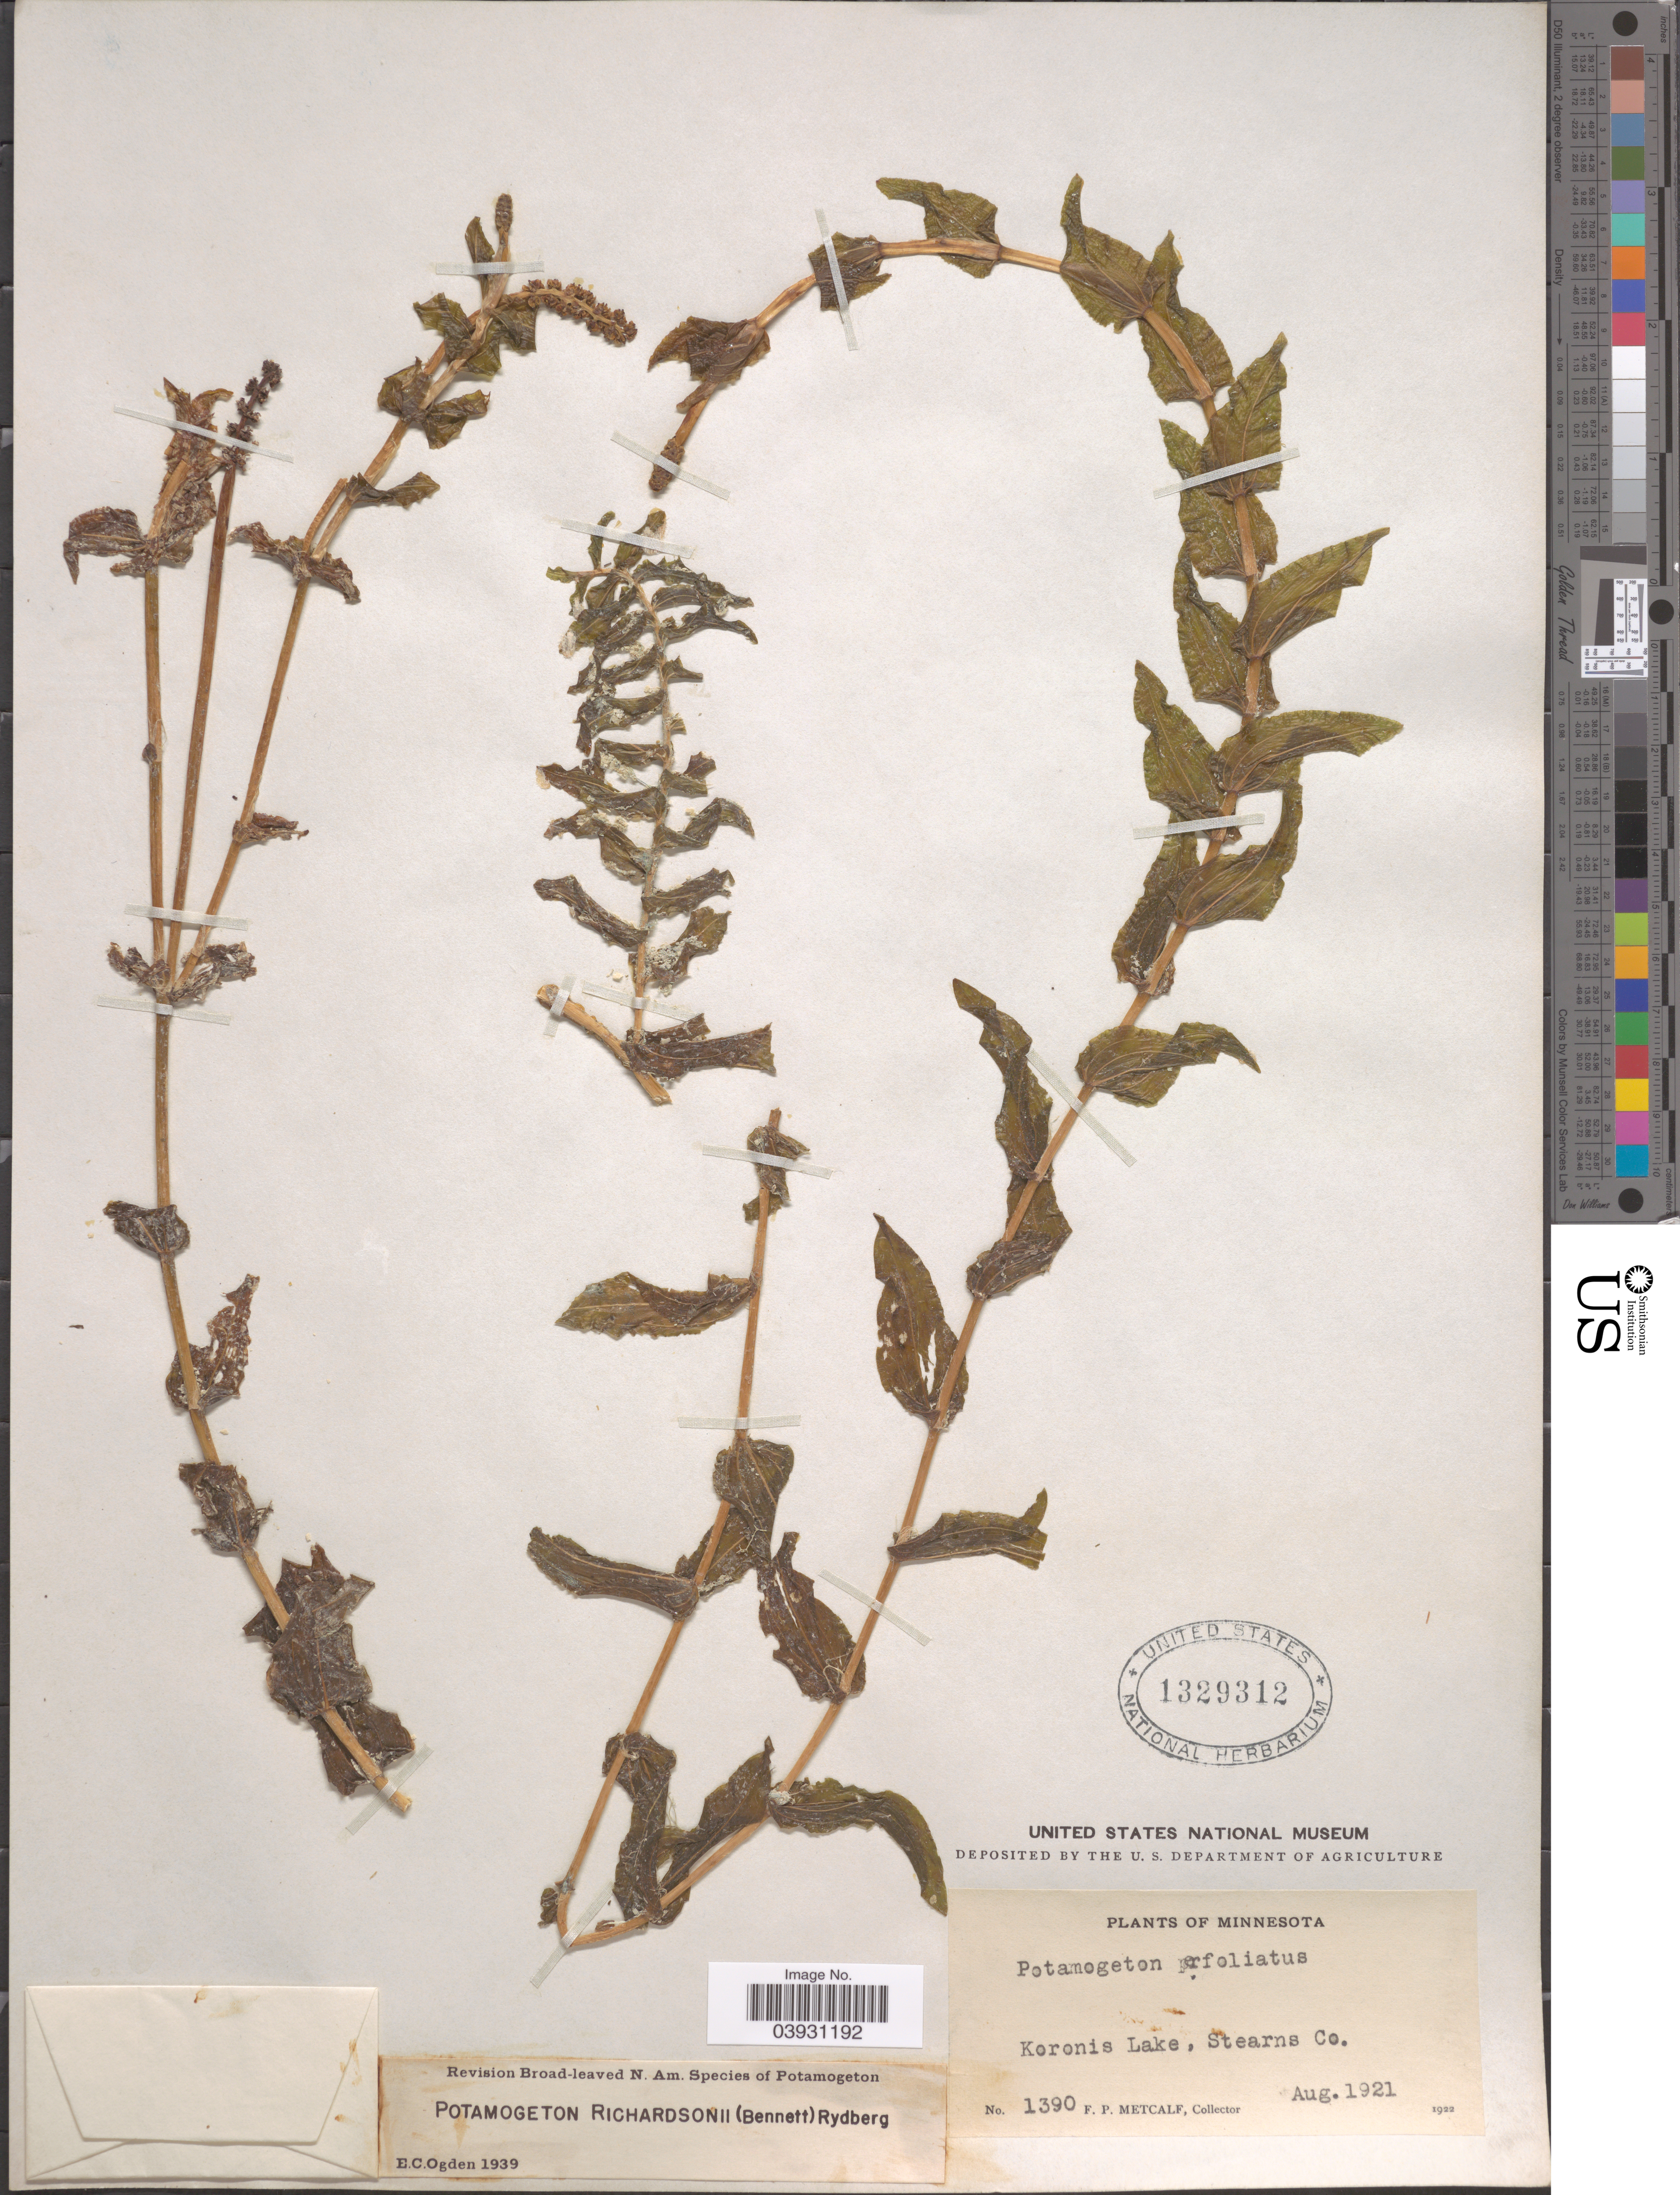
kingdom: Plantae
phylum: Tracheophyta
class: Liliopsida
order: Alismatales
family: Potamogetonaceae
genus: Potamogeton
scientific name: Potamogeton richardsonii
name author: (A.W. Benn.) Rydb.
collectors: F. Metcalf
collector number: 1390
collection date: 1921-08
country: United States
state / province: Minnesota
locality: Koronis Lake, Stearns Co.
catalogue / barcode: US 1329312